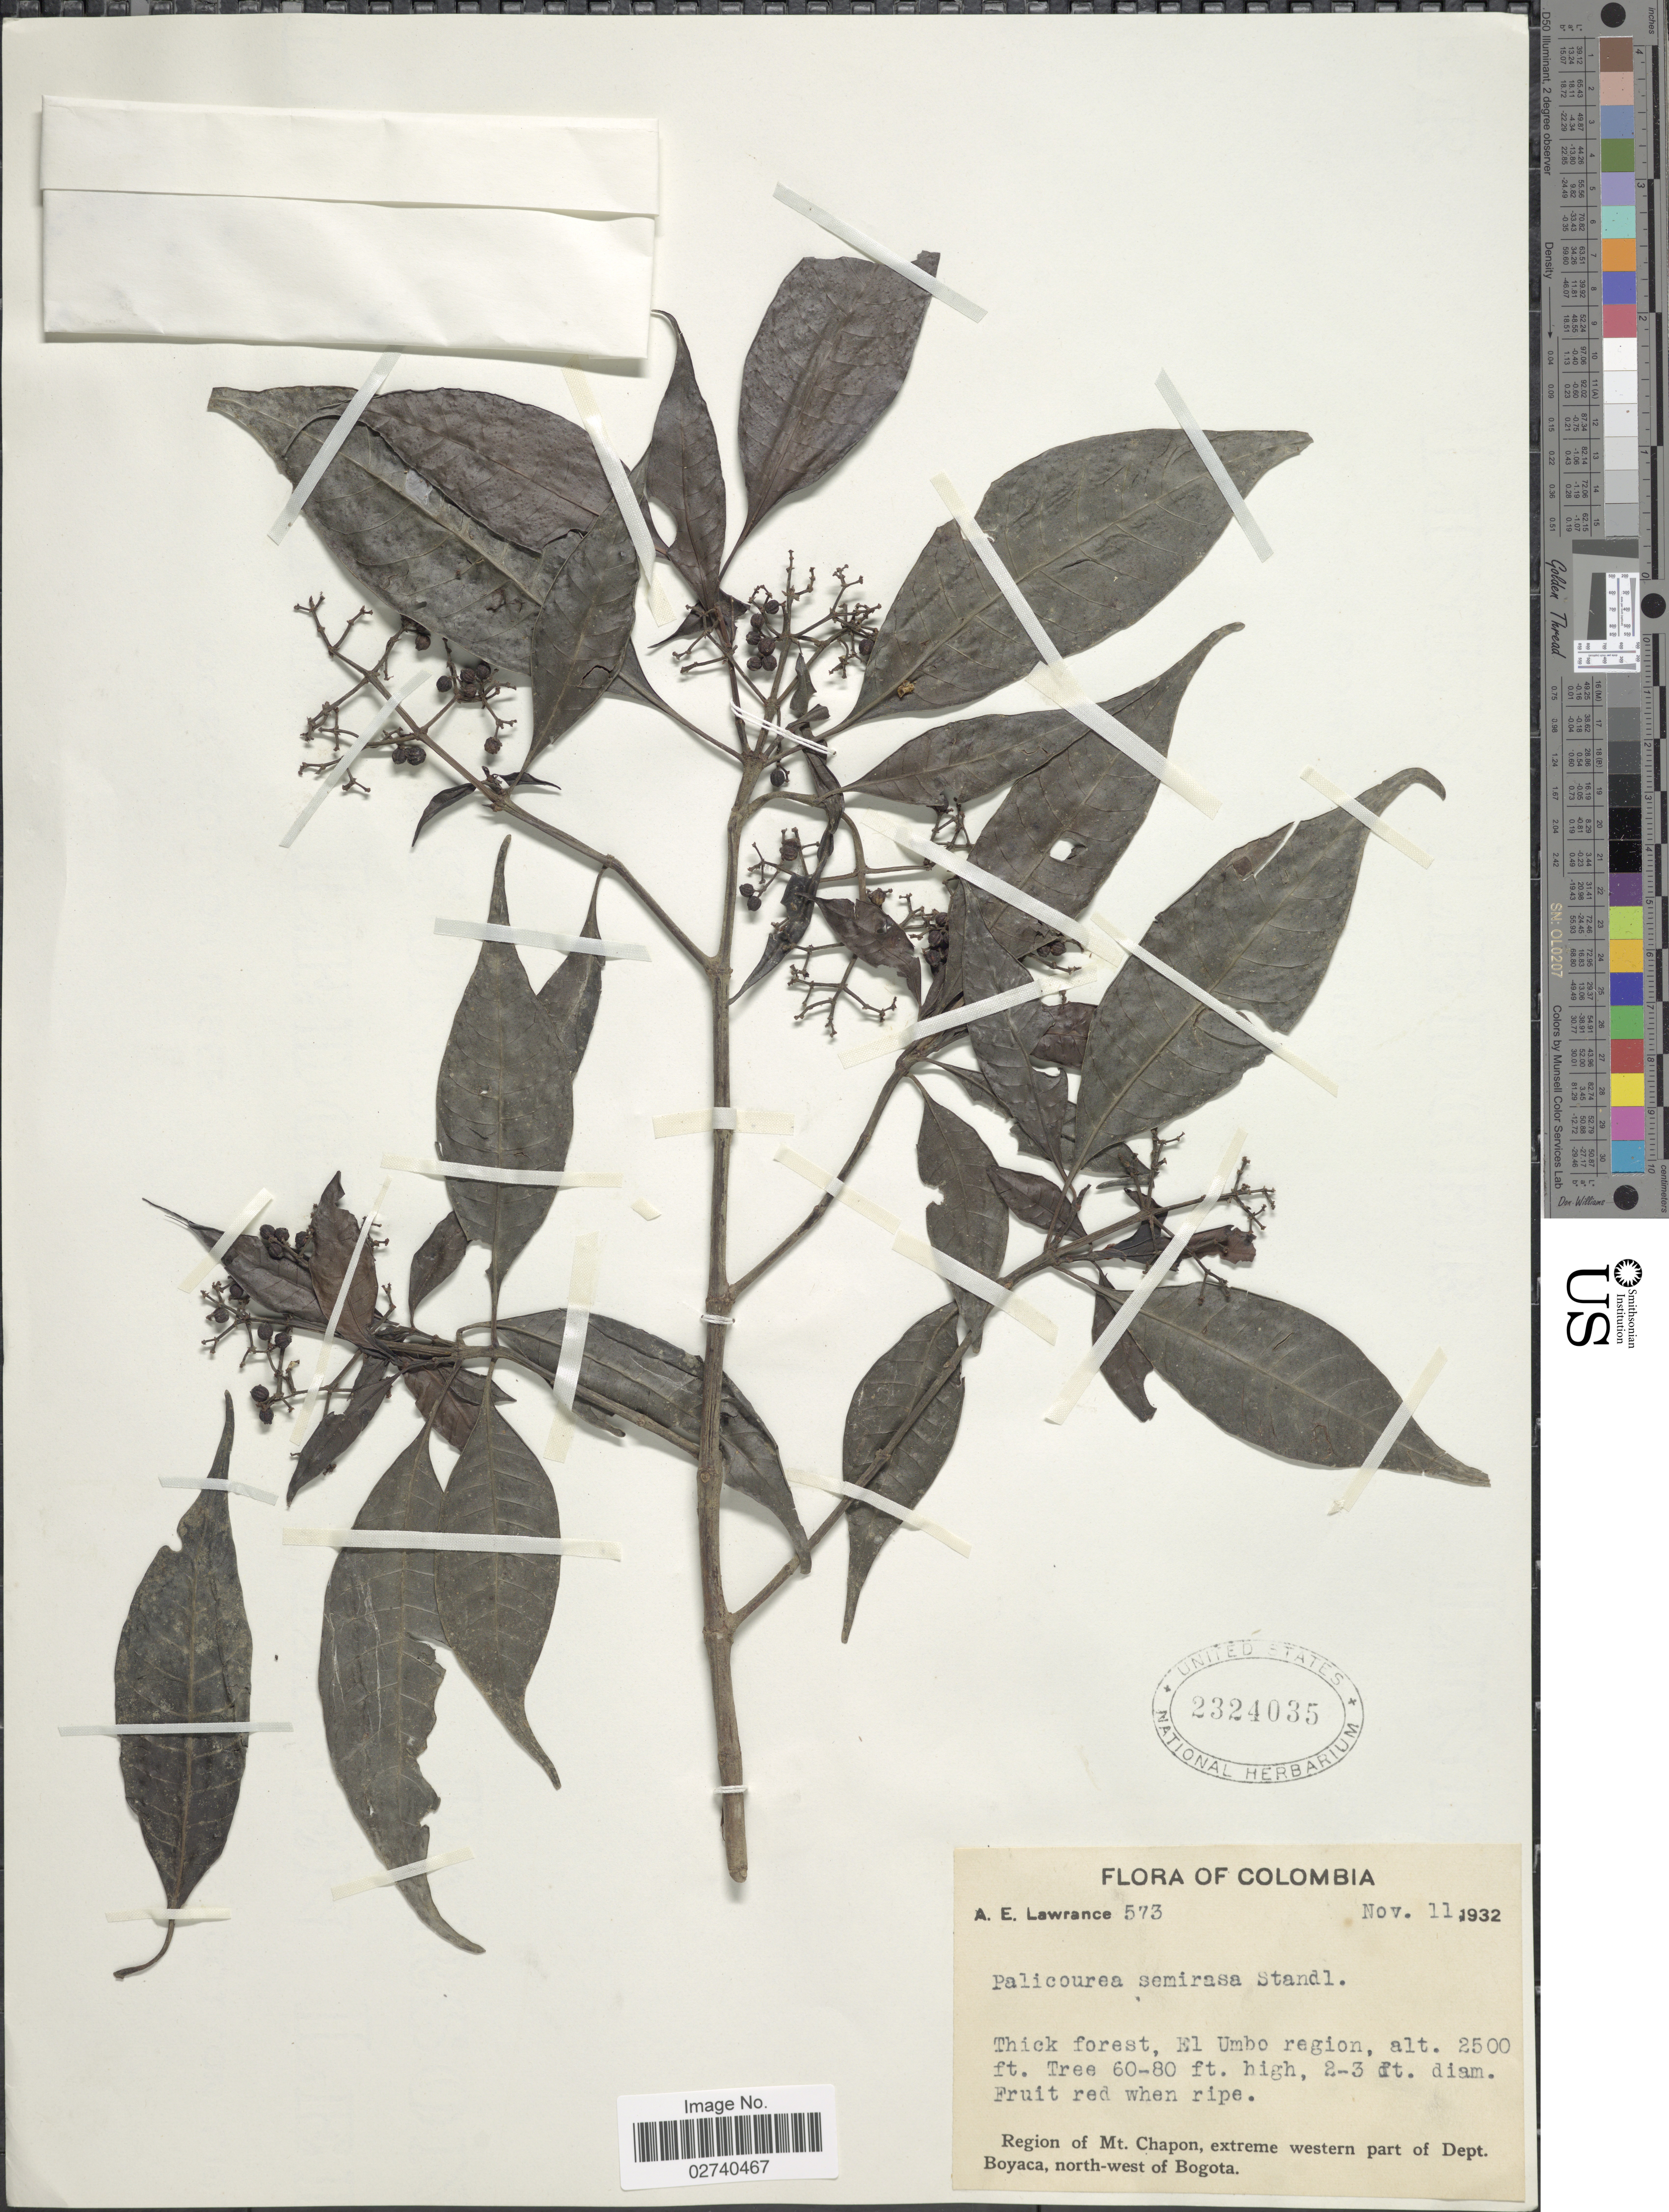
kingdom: Plantae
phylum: Tracheophyta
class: Magnoliopsida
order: Gentianales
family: Rubiaceae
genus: Palicourea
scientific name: Palicourea semirasa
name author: Standl.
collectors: A. Lawrance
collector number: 573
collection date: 1932-11-11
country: Colombia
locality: Thick forest, El Umbo region. Region of Mt. Chapon, extreme western part of Dept. Boyaca, north-west of Bogota.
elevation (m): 2500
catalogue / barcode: US 2324035